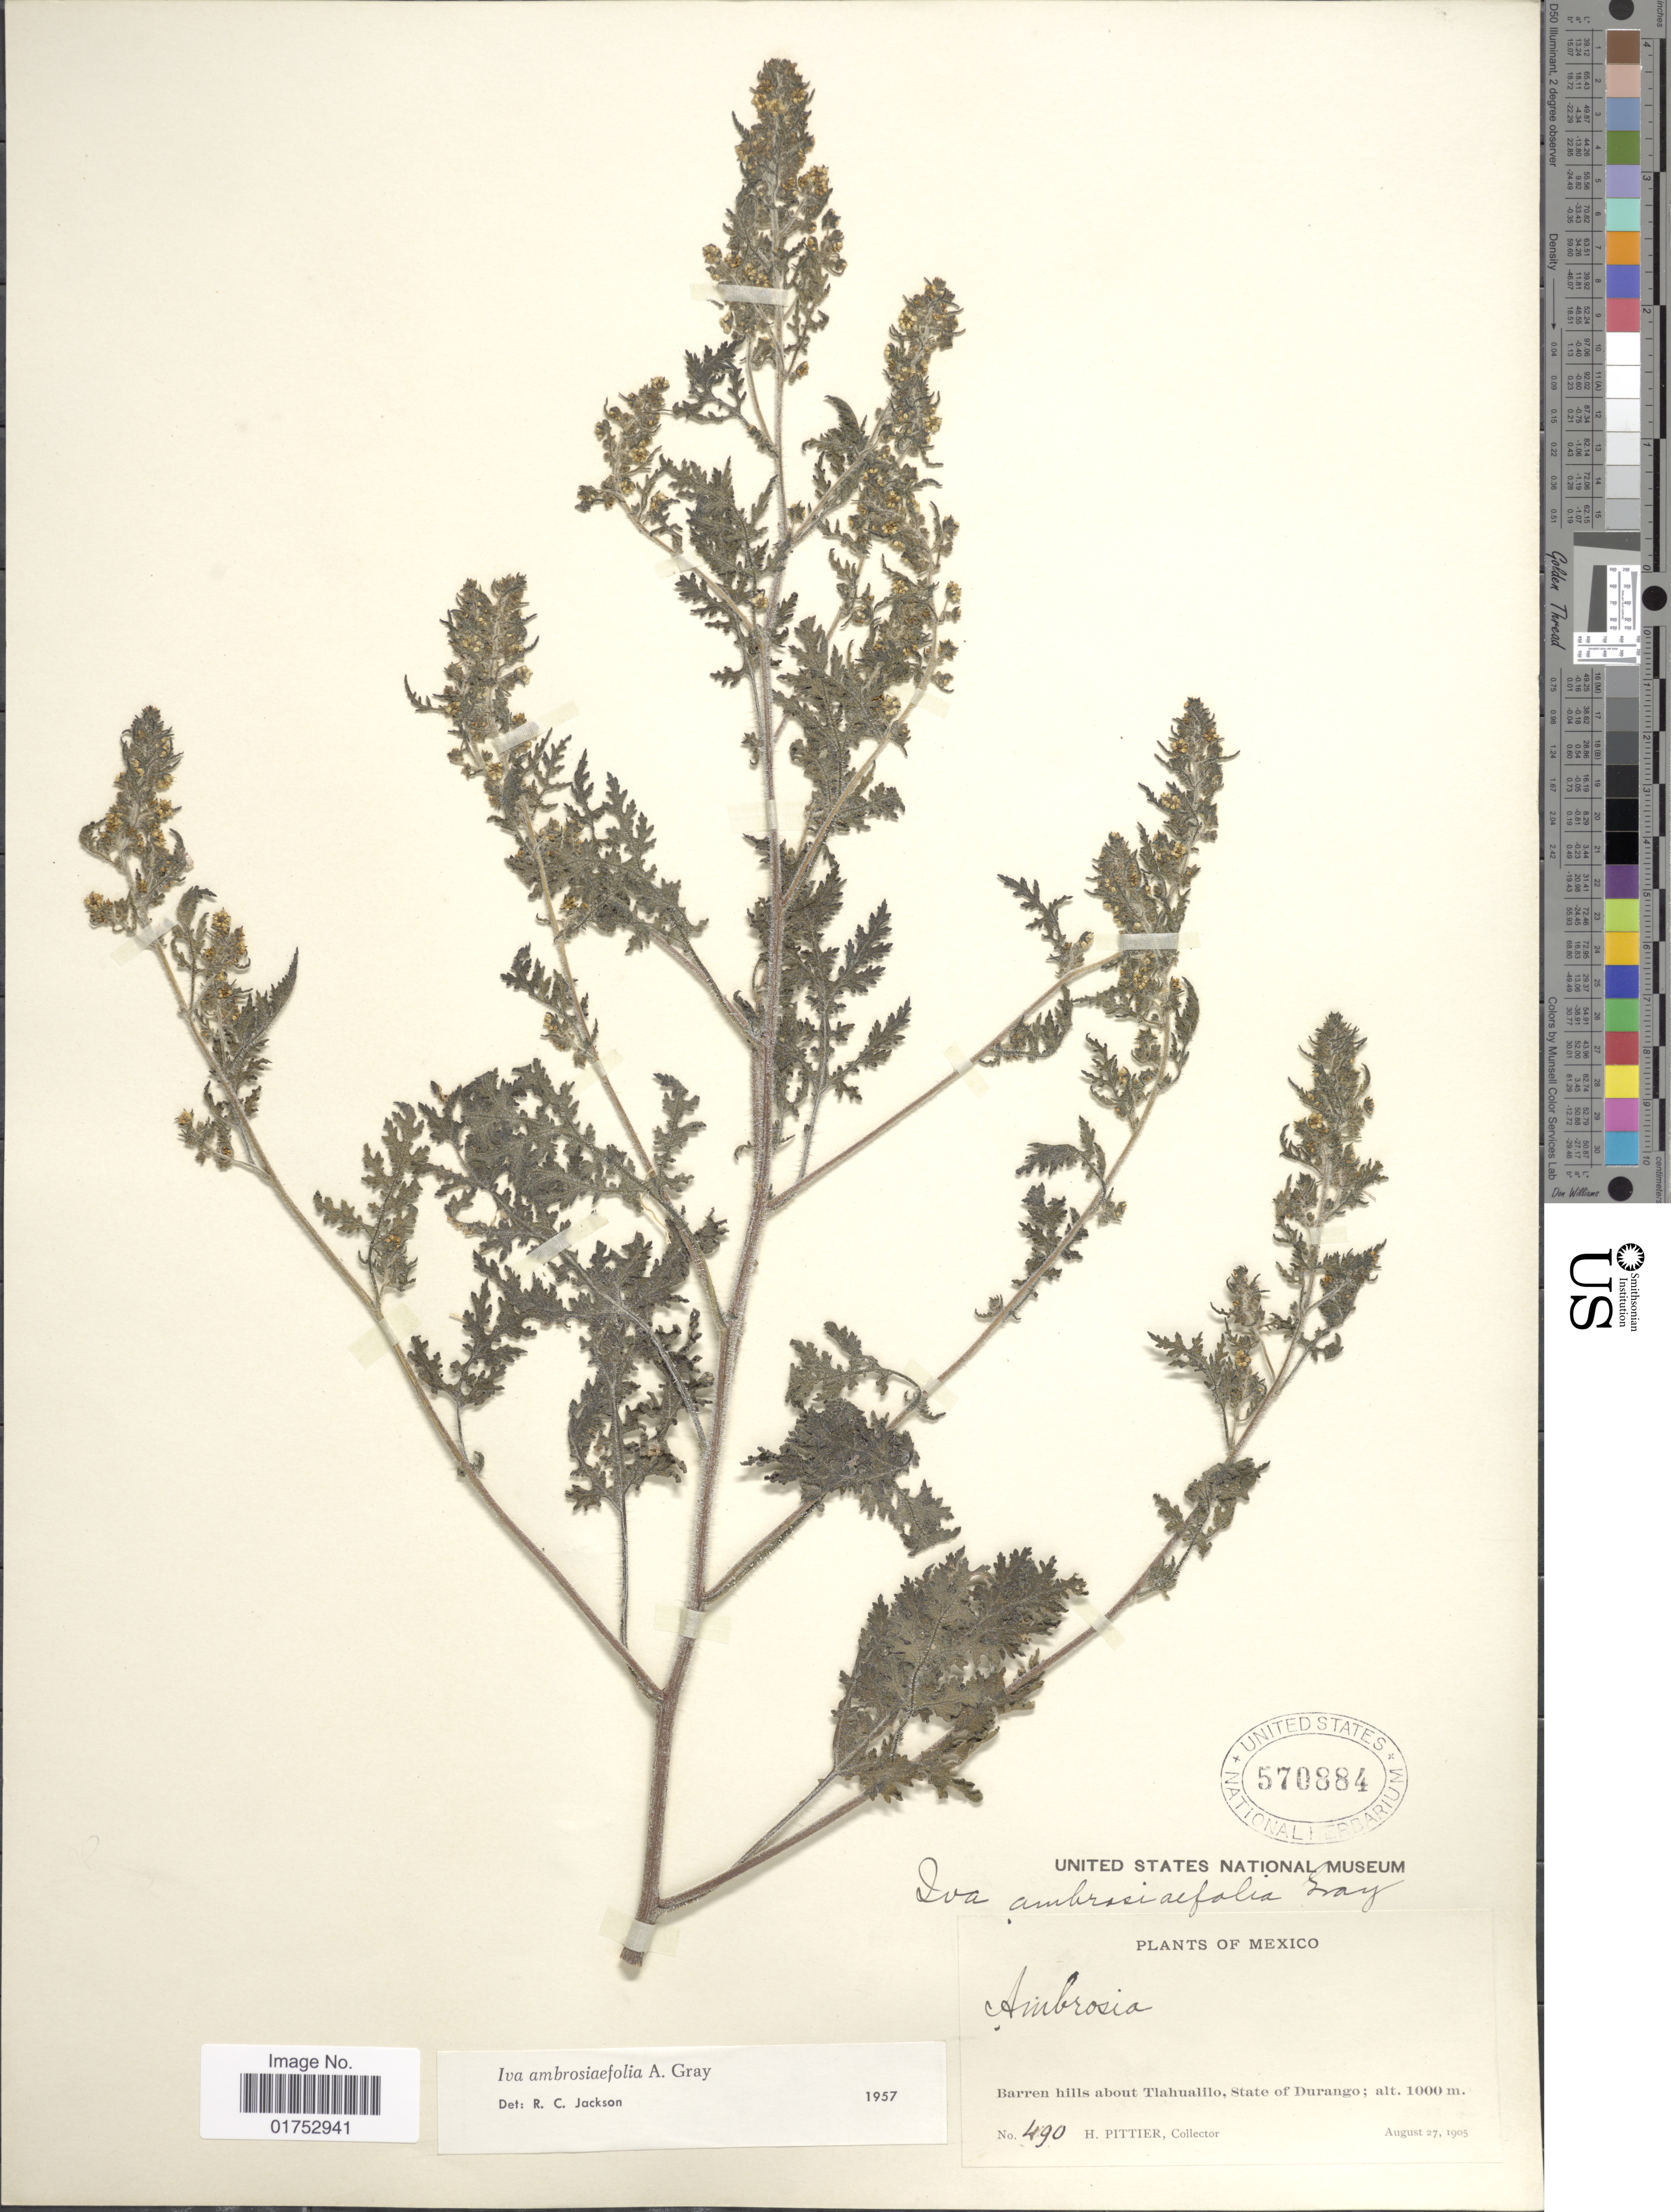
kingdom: Plantae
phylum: Tracheophyta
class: Magnoliopsida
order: Asterales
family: Asteraceae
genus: Iva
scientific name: Iva ambrosiifolia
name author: (A. Gray) A. Gray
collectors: H. F. Pittier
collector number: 490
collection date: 1905-08-27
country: Mexico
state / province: Durango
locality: Barren hills about Tlahualilo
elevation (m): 1000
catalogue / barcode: US 570884